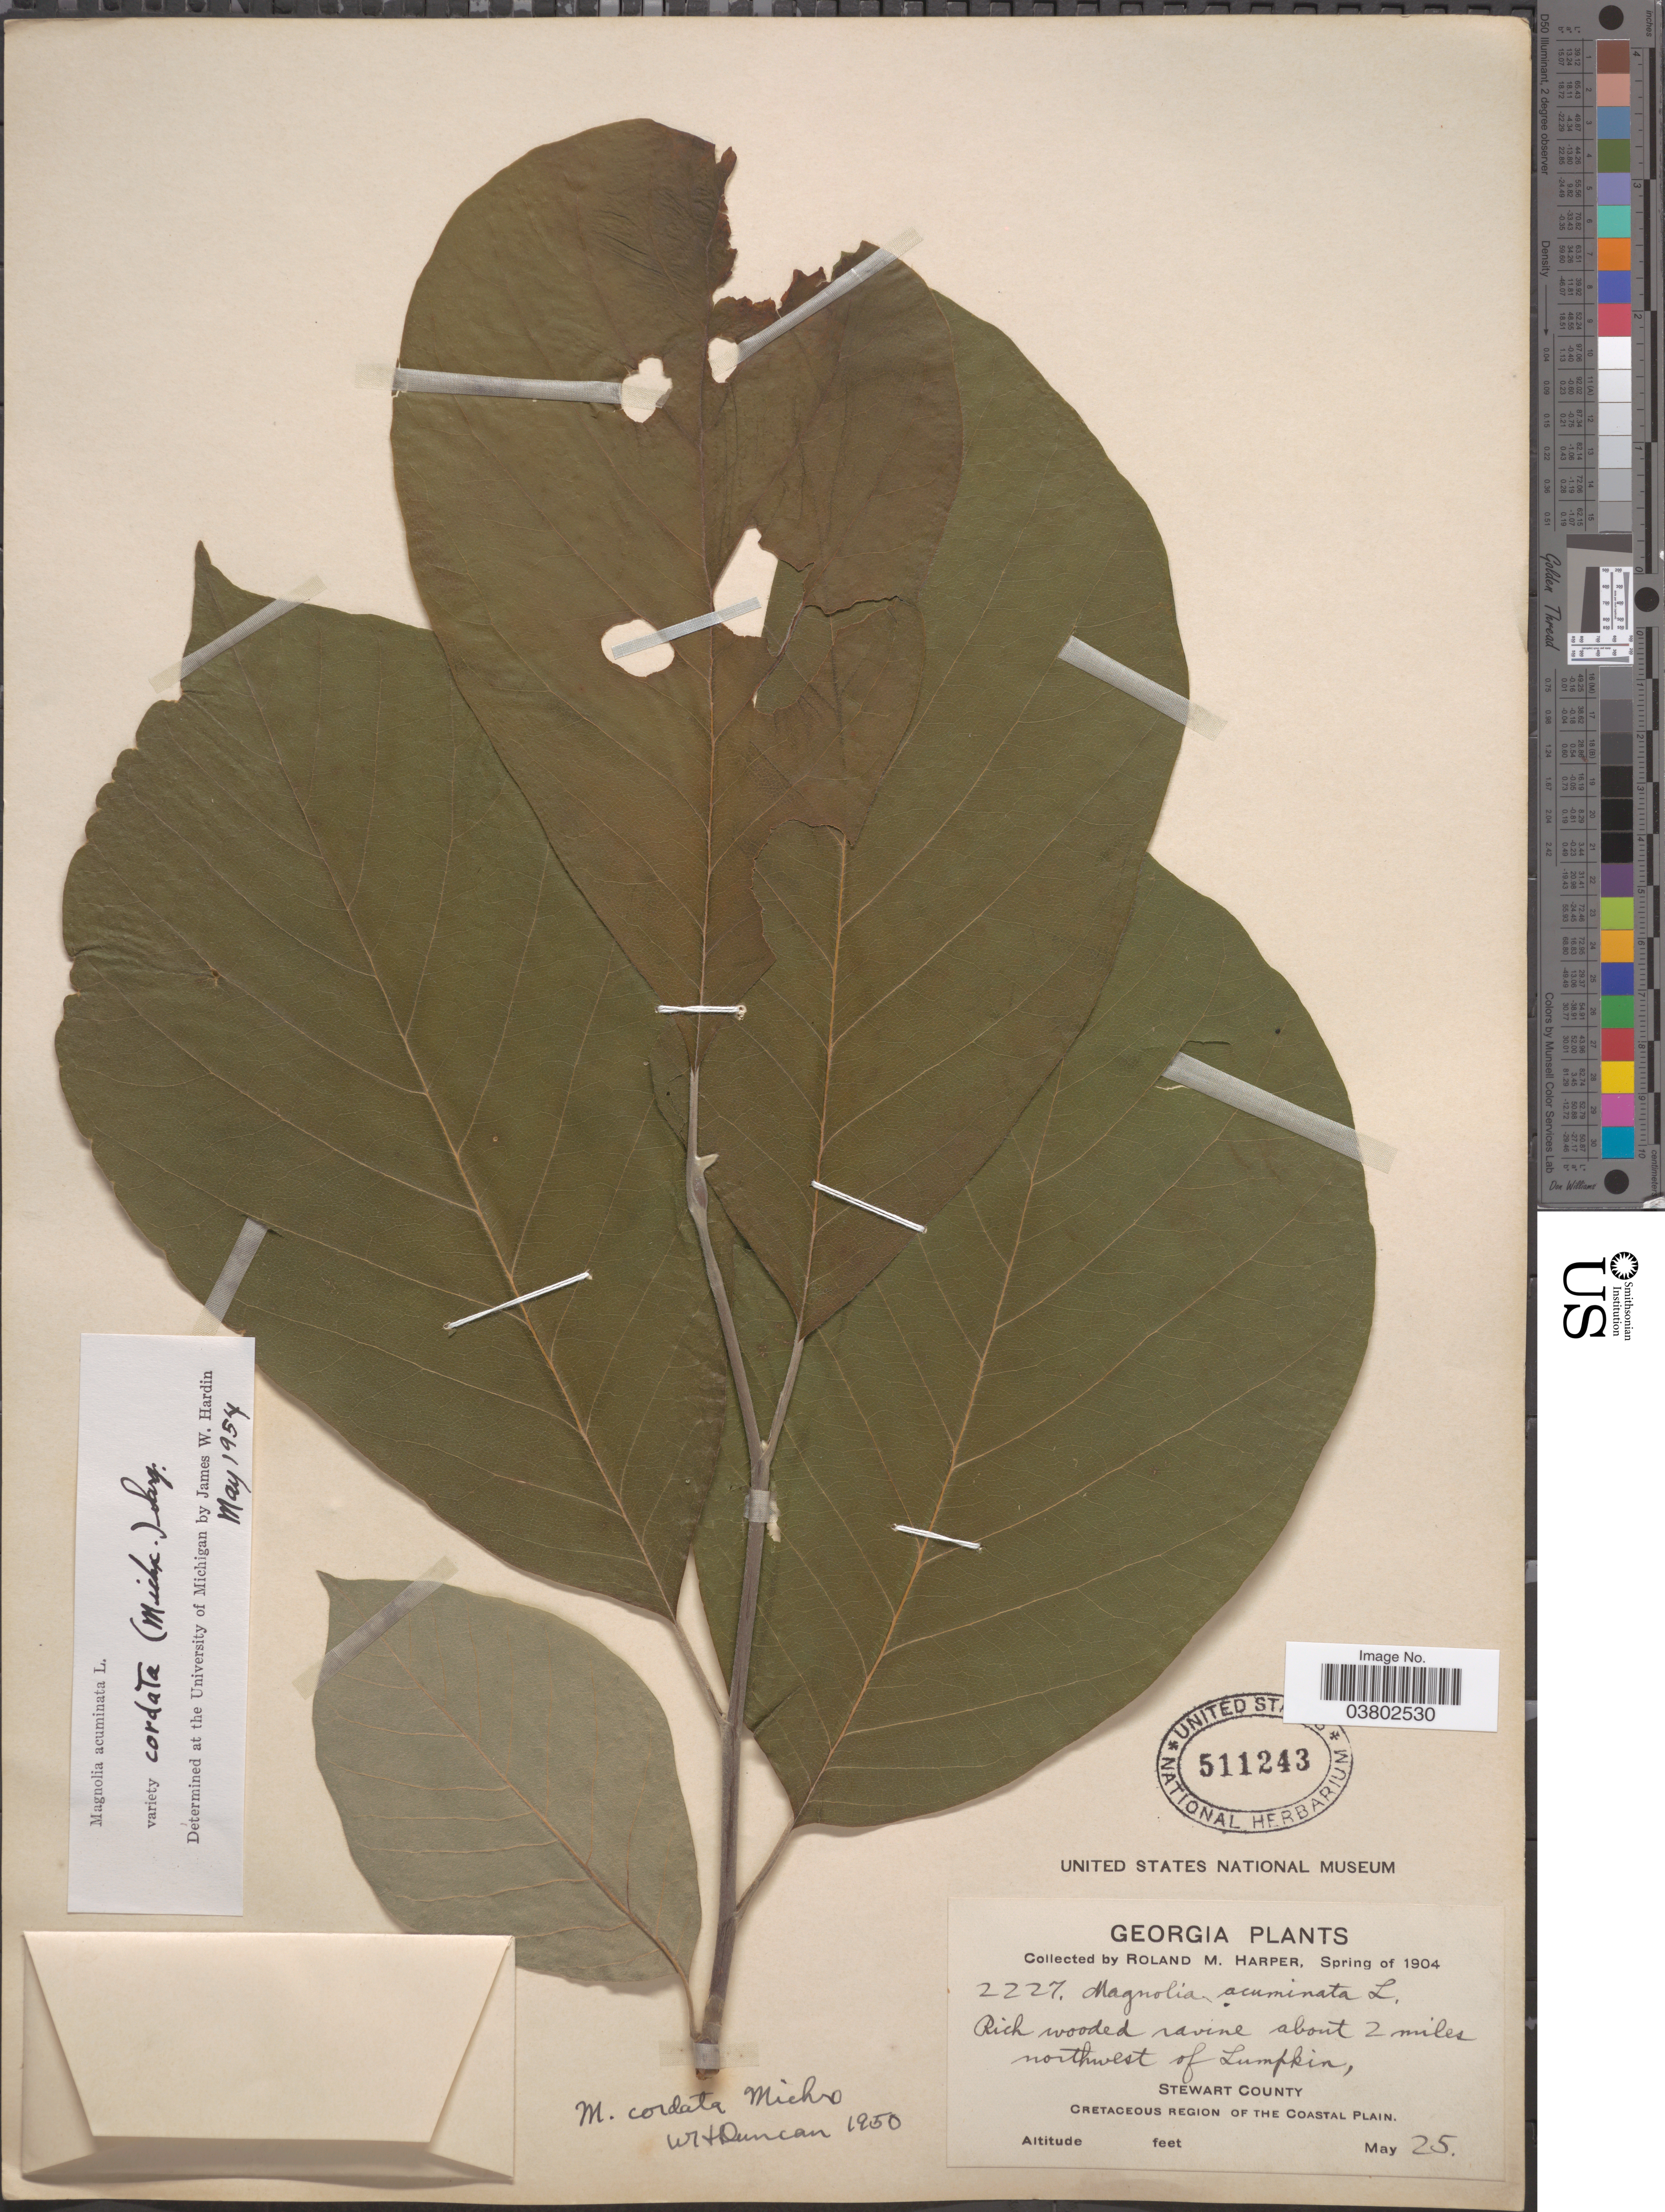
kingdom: Plantae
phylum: Tracheophyta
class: Magnoliopsida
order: Magnoliales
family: Magnoliaceae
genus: Magnolia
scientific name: Magnolia cordata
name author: Michx.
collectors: R. M. Harper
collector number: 2227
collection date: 1904-05-25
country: United States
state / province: Georgia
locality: Rich wooded ravine about 2 miles northwest of Lumpkin, Stewart County. Cretaceous Region of the Coastal Plain.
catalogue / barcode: US 511243